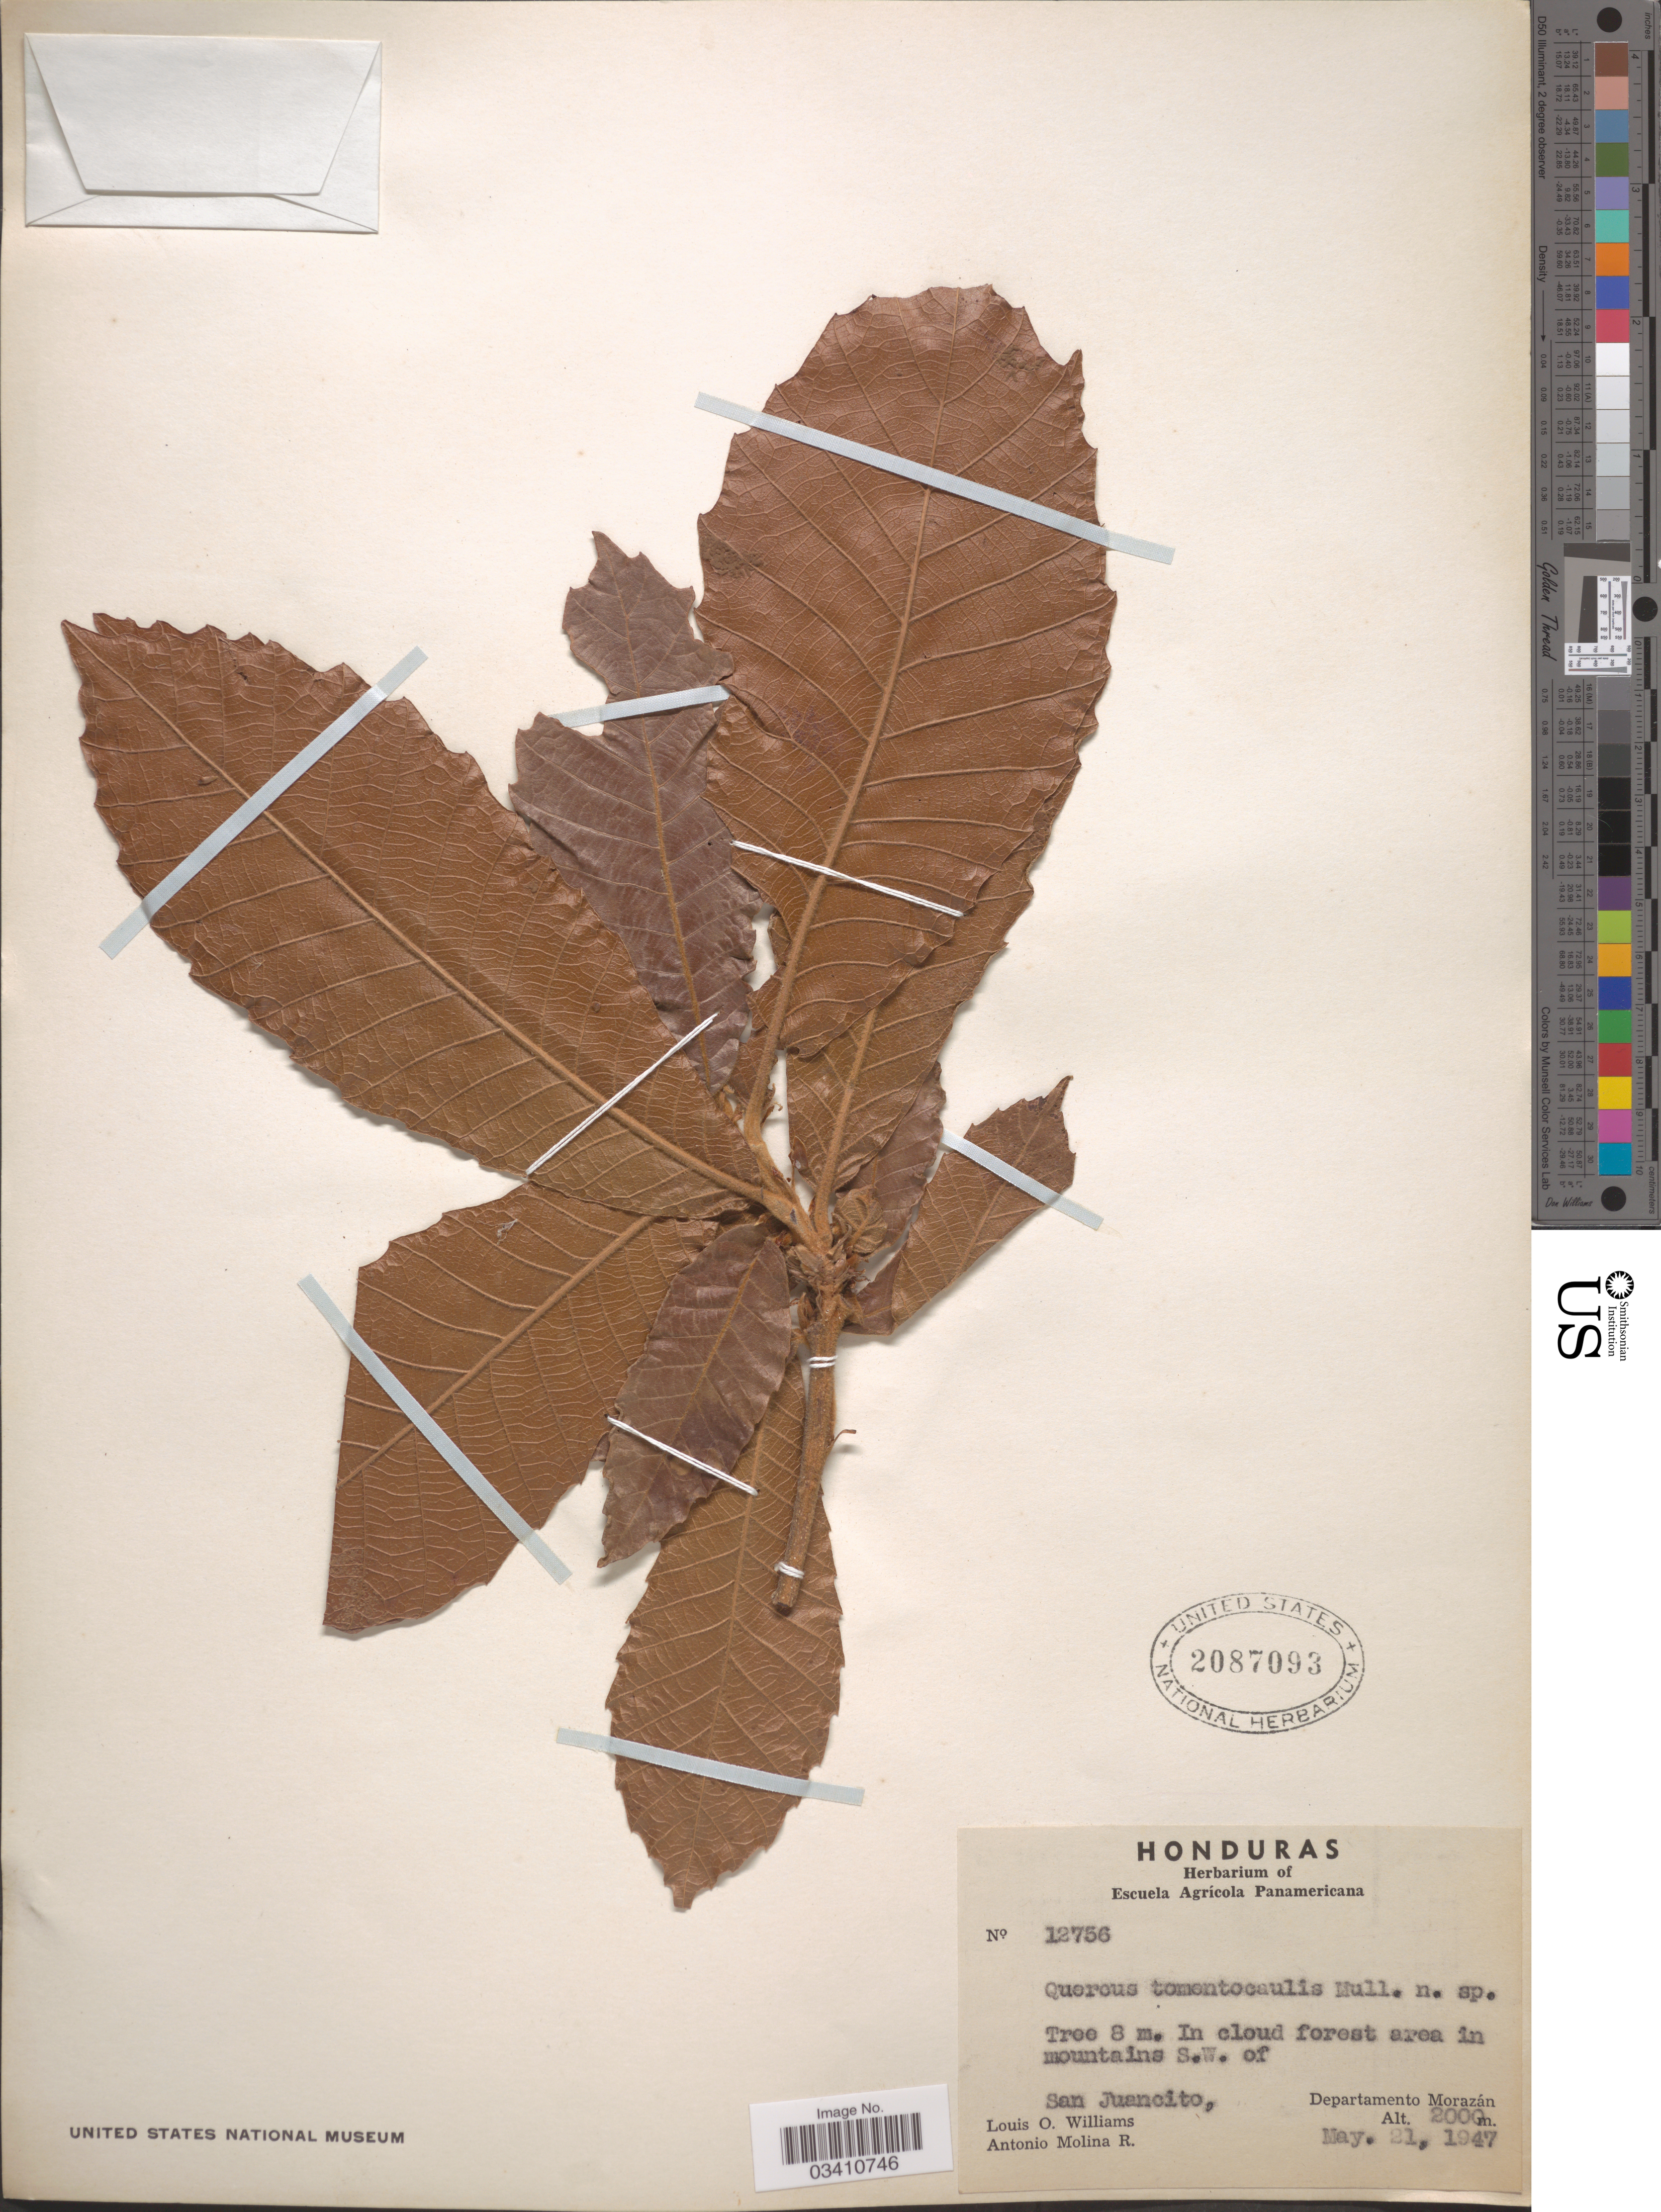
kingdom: Plantae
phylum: Tracheophyta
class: Magnoliopsida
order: Fagales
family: Fagaceae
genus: Quercus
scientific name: Quercus tomentocaulis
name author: C.H. Müll.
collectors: L. O. Williams & A. Molina R.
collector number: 12756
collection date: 1947-05-21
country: Honduras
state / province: Fco. Morazán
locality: Mountains S.W. of San Juancito, Departamento Morazán.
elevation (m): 2000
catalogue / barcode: US 2087093